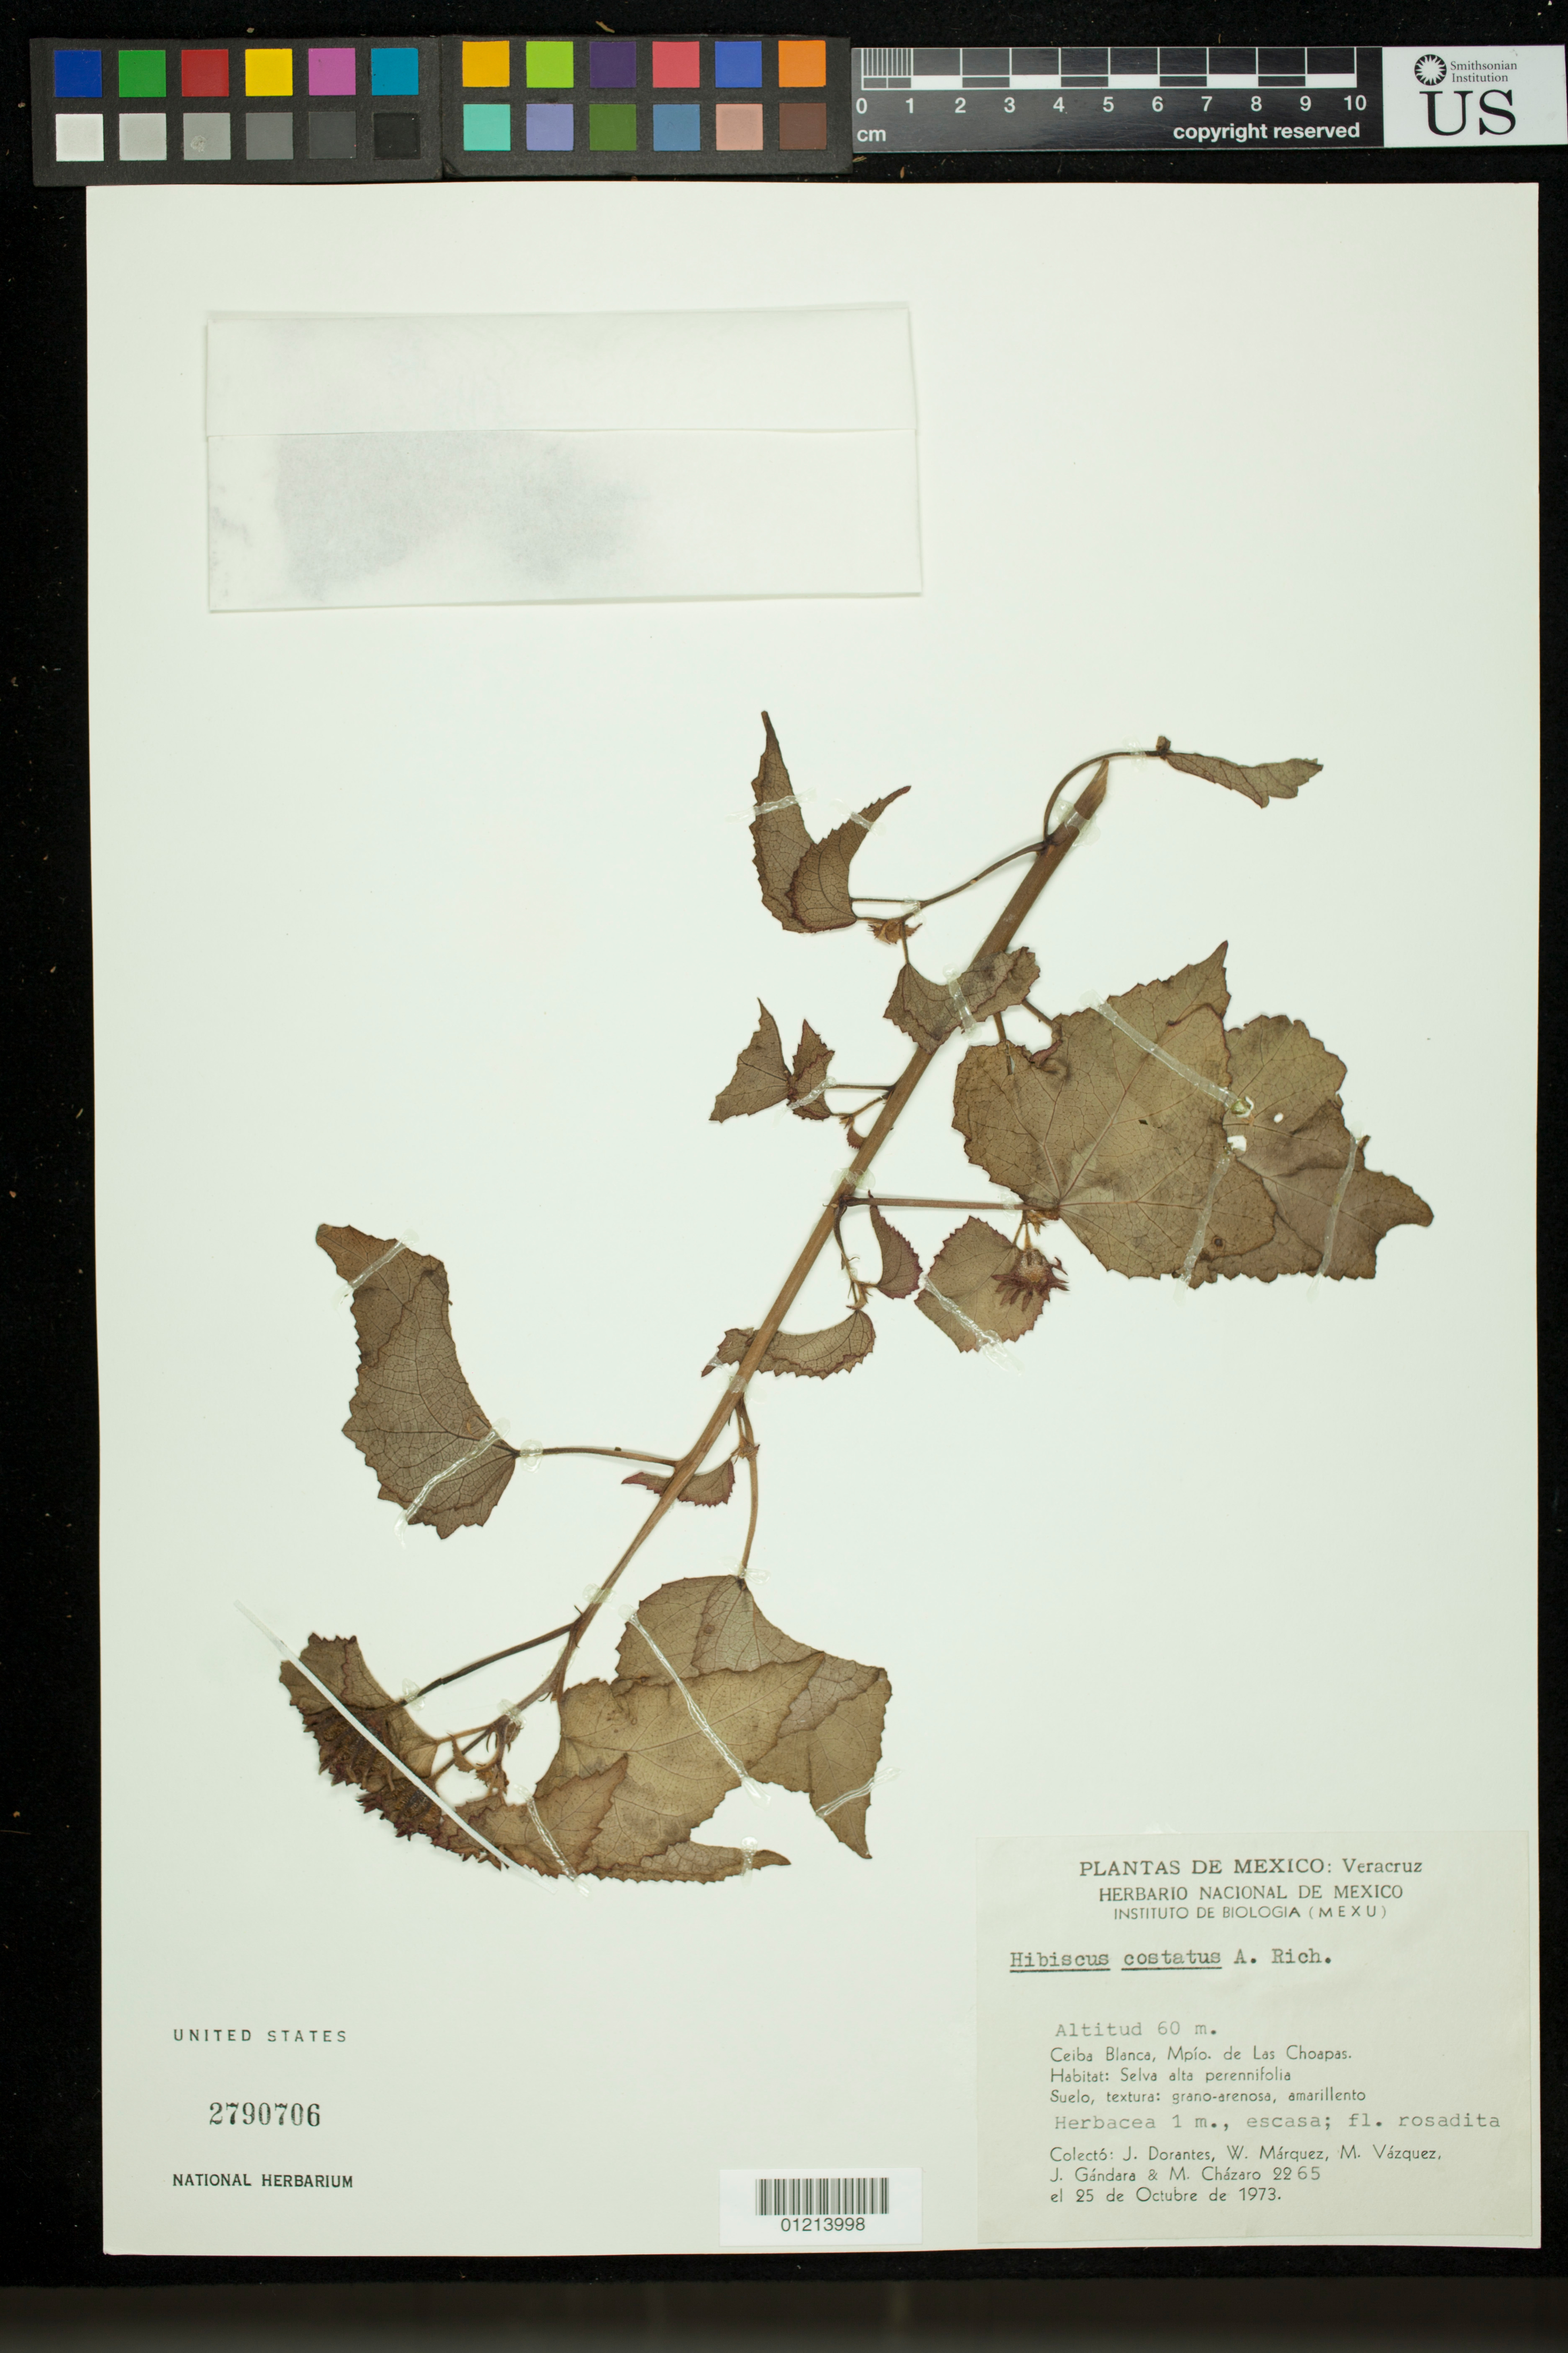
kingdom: Plantae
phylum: Tracheophyta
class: Magnoliopsida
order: Malvales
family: Malvaceae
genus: Sabdariffa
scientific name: Sabdariffa costata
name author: (A. Rich.) M.M. Hanes & R.L. Barrett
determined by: Dorr, Laurence J., Curator (BOT), Smithsonian Institution - National Museum of Natural History (UNITED STATES)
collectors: J. Dorantes, W. Márquez, M. Vázquez & J. M. Gándara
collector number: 2265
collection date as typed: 25 Oct 1973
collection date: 1973-10-25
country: Mexico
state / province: Veracruz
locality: Ceiba Blanca, Mpío. de las Choapas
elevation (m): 60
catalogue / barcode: US 2790706